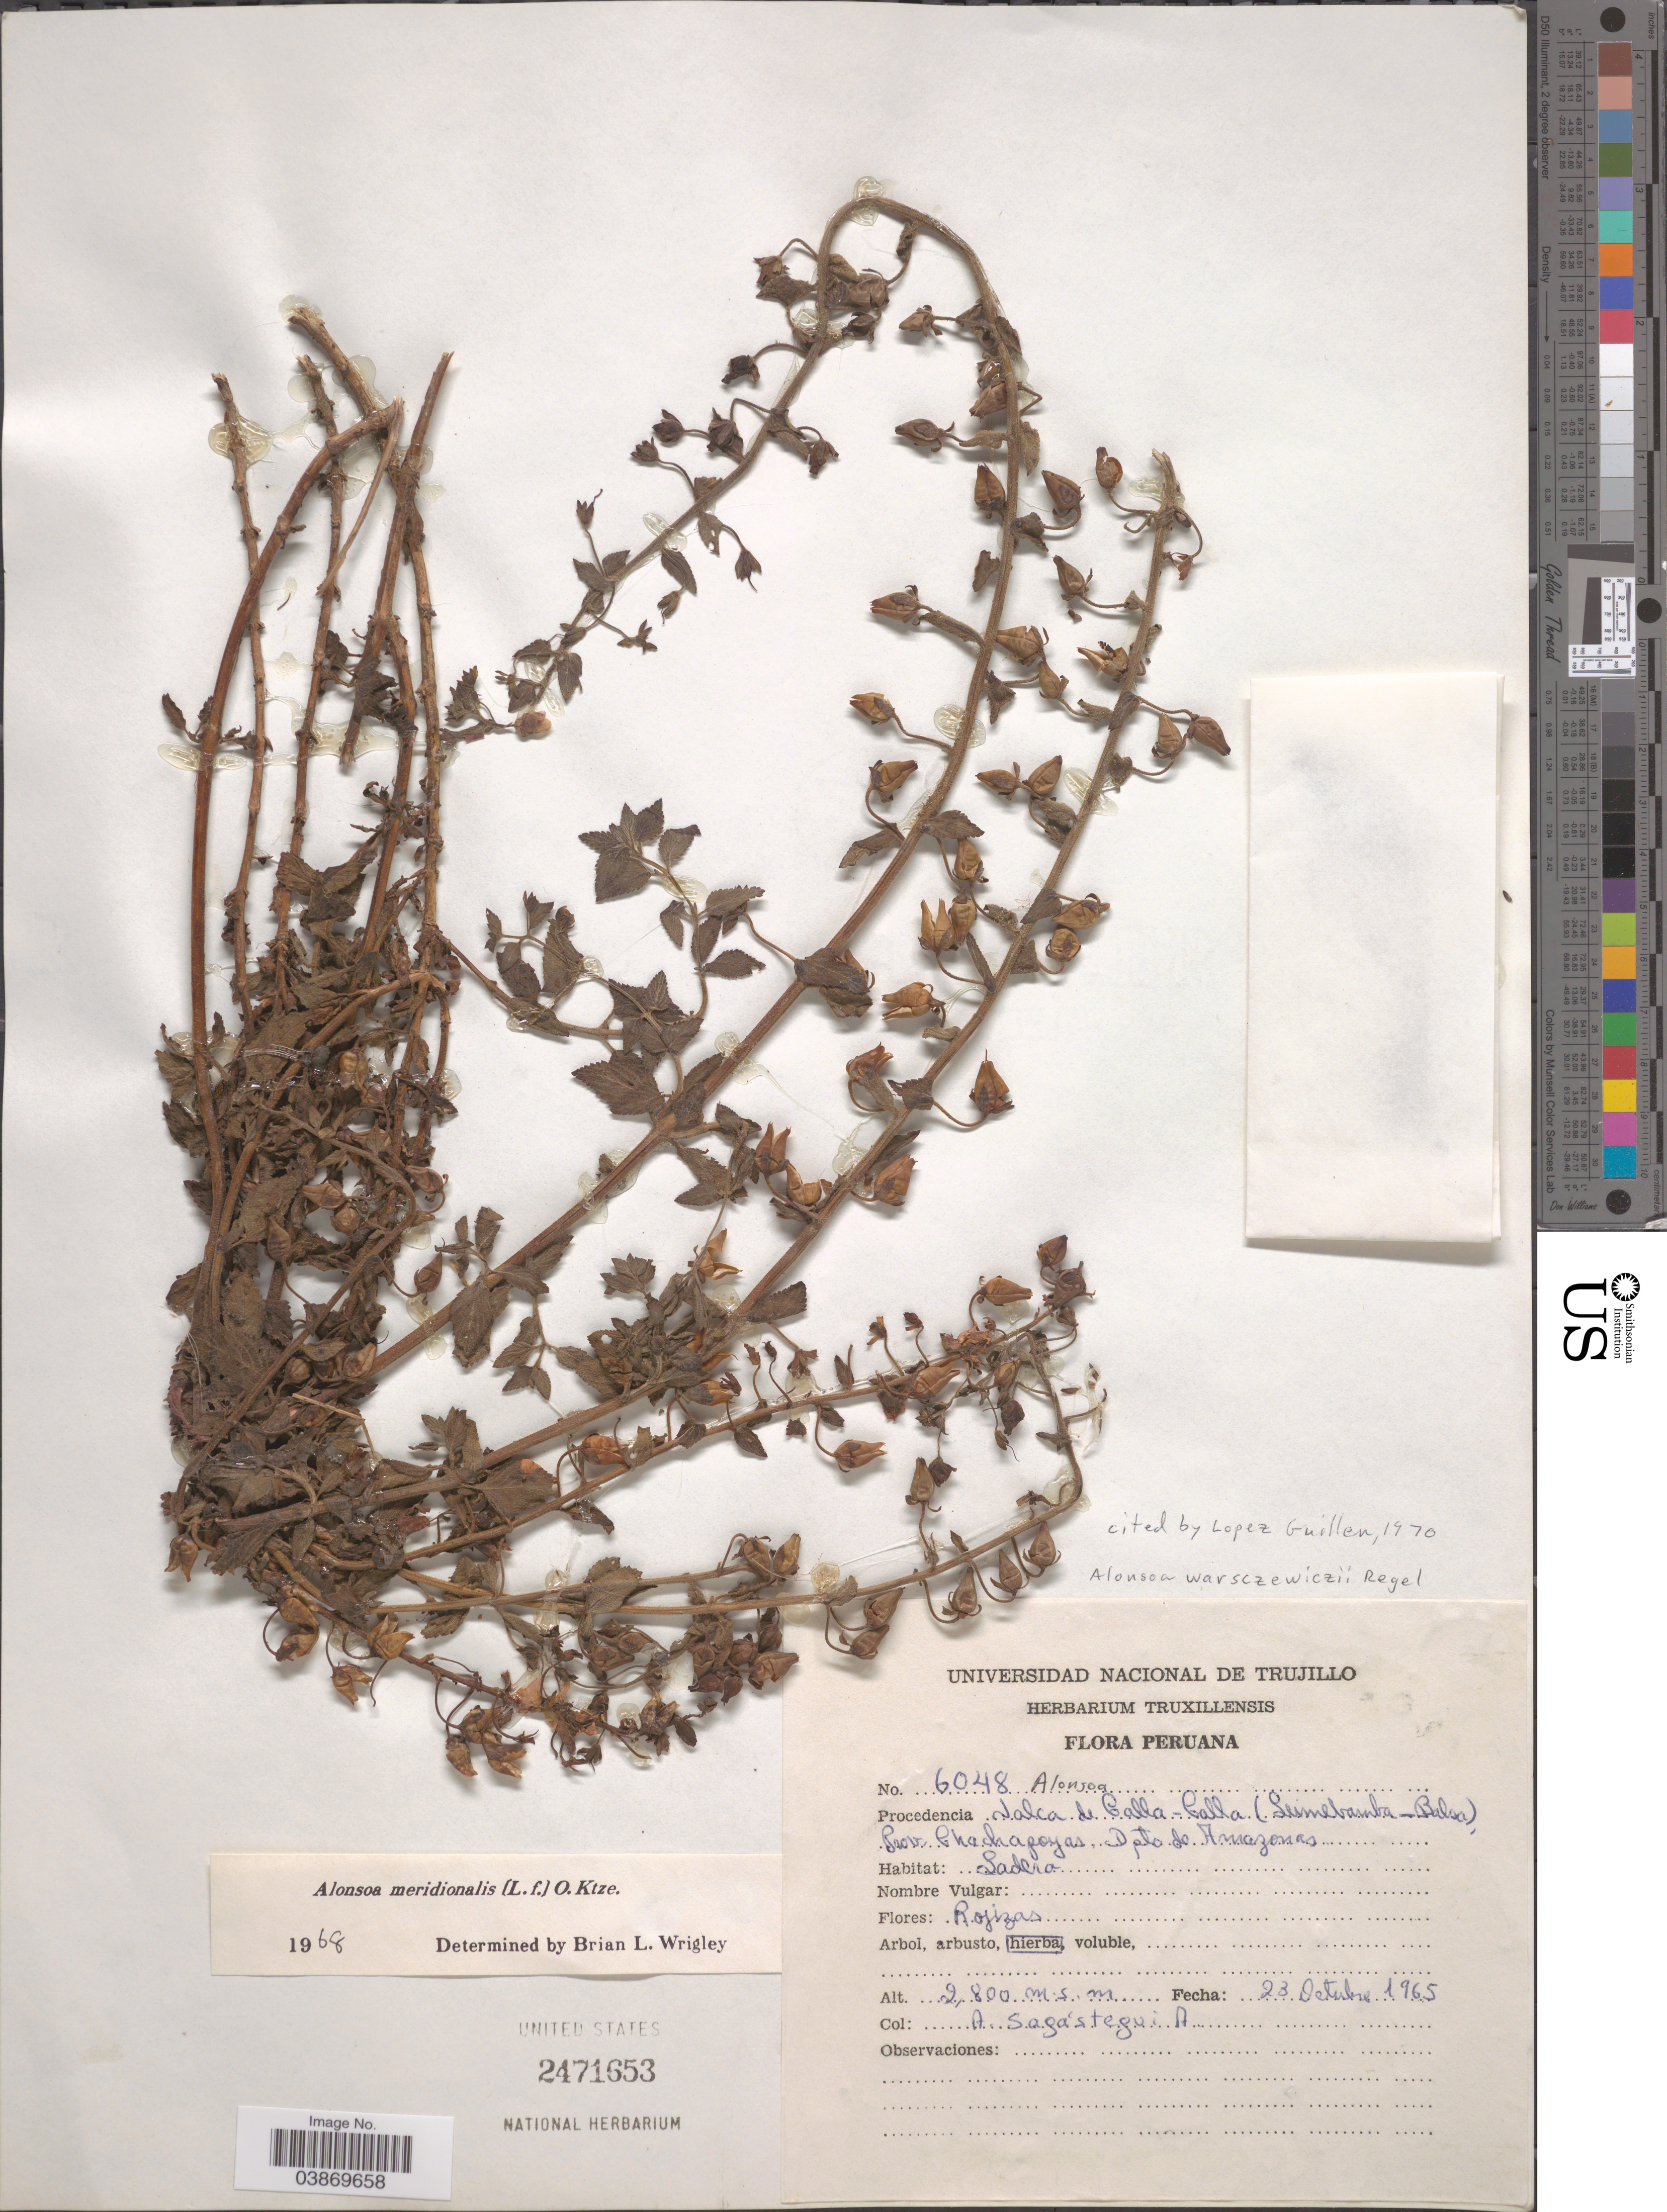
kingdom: Plantae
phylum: Tracheophyta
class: Magnoliopsida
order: Lamiales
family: Scrophulariaceae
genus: Alonsoa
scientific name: Alonsoa meridionalis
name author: (L. f.) Kuntze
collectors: A. Sagástegui A.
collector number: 6048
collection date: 1965-10-23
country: Peru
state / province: Amazonas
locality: Talca de Calla-Calla (Leimebamba-Balsa). Prov. Chachapoyas, Dpto. de Amazonas.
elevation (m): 2800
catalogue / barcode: US 2471653